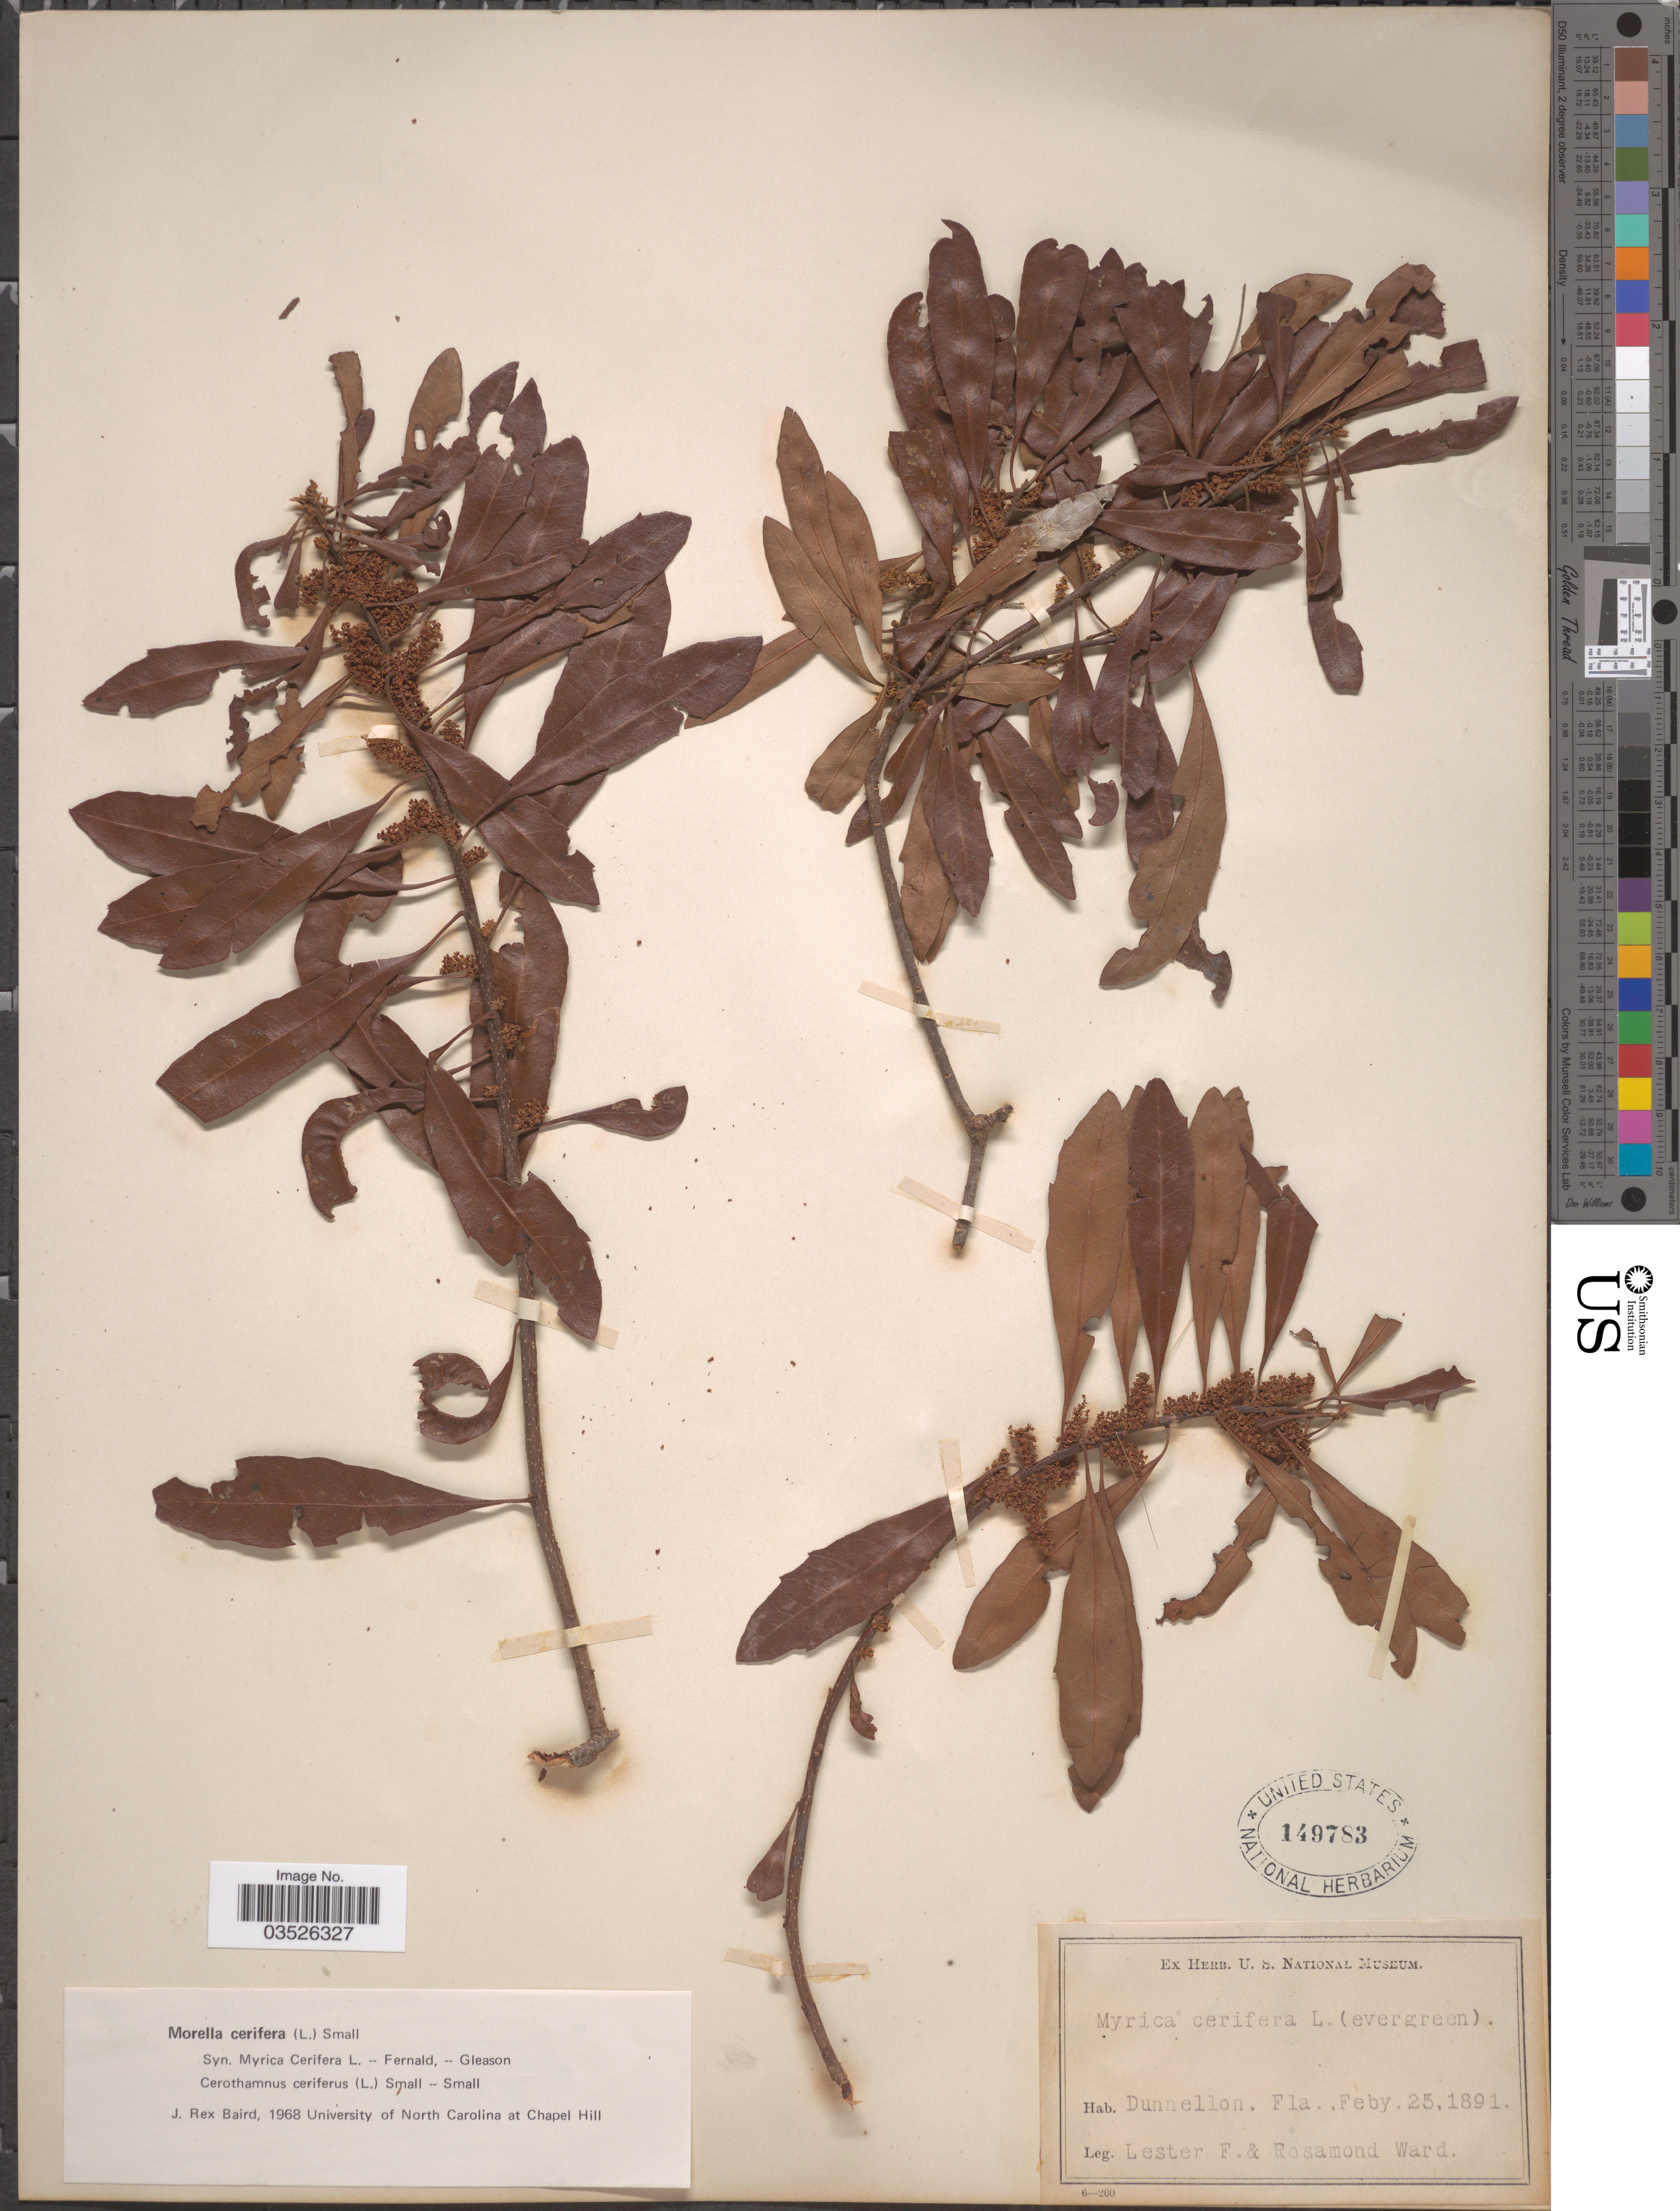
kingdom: Plantae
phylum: Tracheophyta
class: Magnoliopsida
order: Fagales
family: Myricaceae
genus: Morella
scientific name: Morella cerifera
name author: (L.) Small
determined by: Baird, James Rex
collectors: L. F. Ward & R. Ward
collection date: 1891-02-25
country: United States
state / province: Florida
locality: Dunnellon.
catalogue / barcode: US 149783